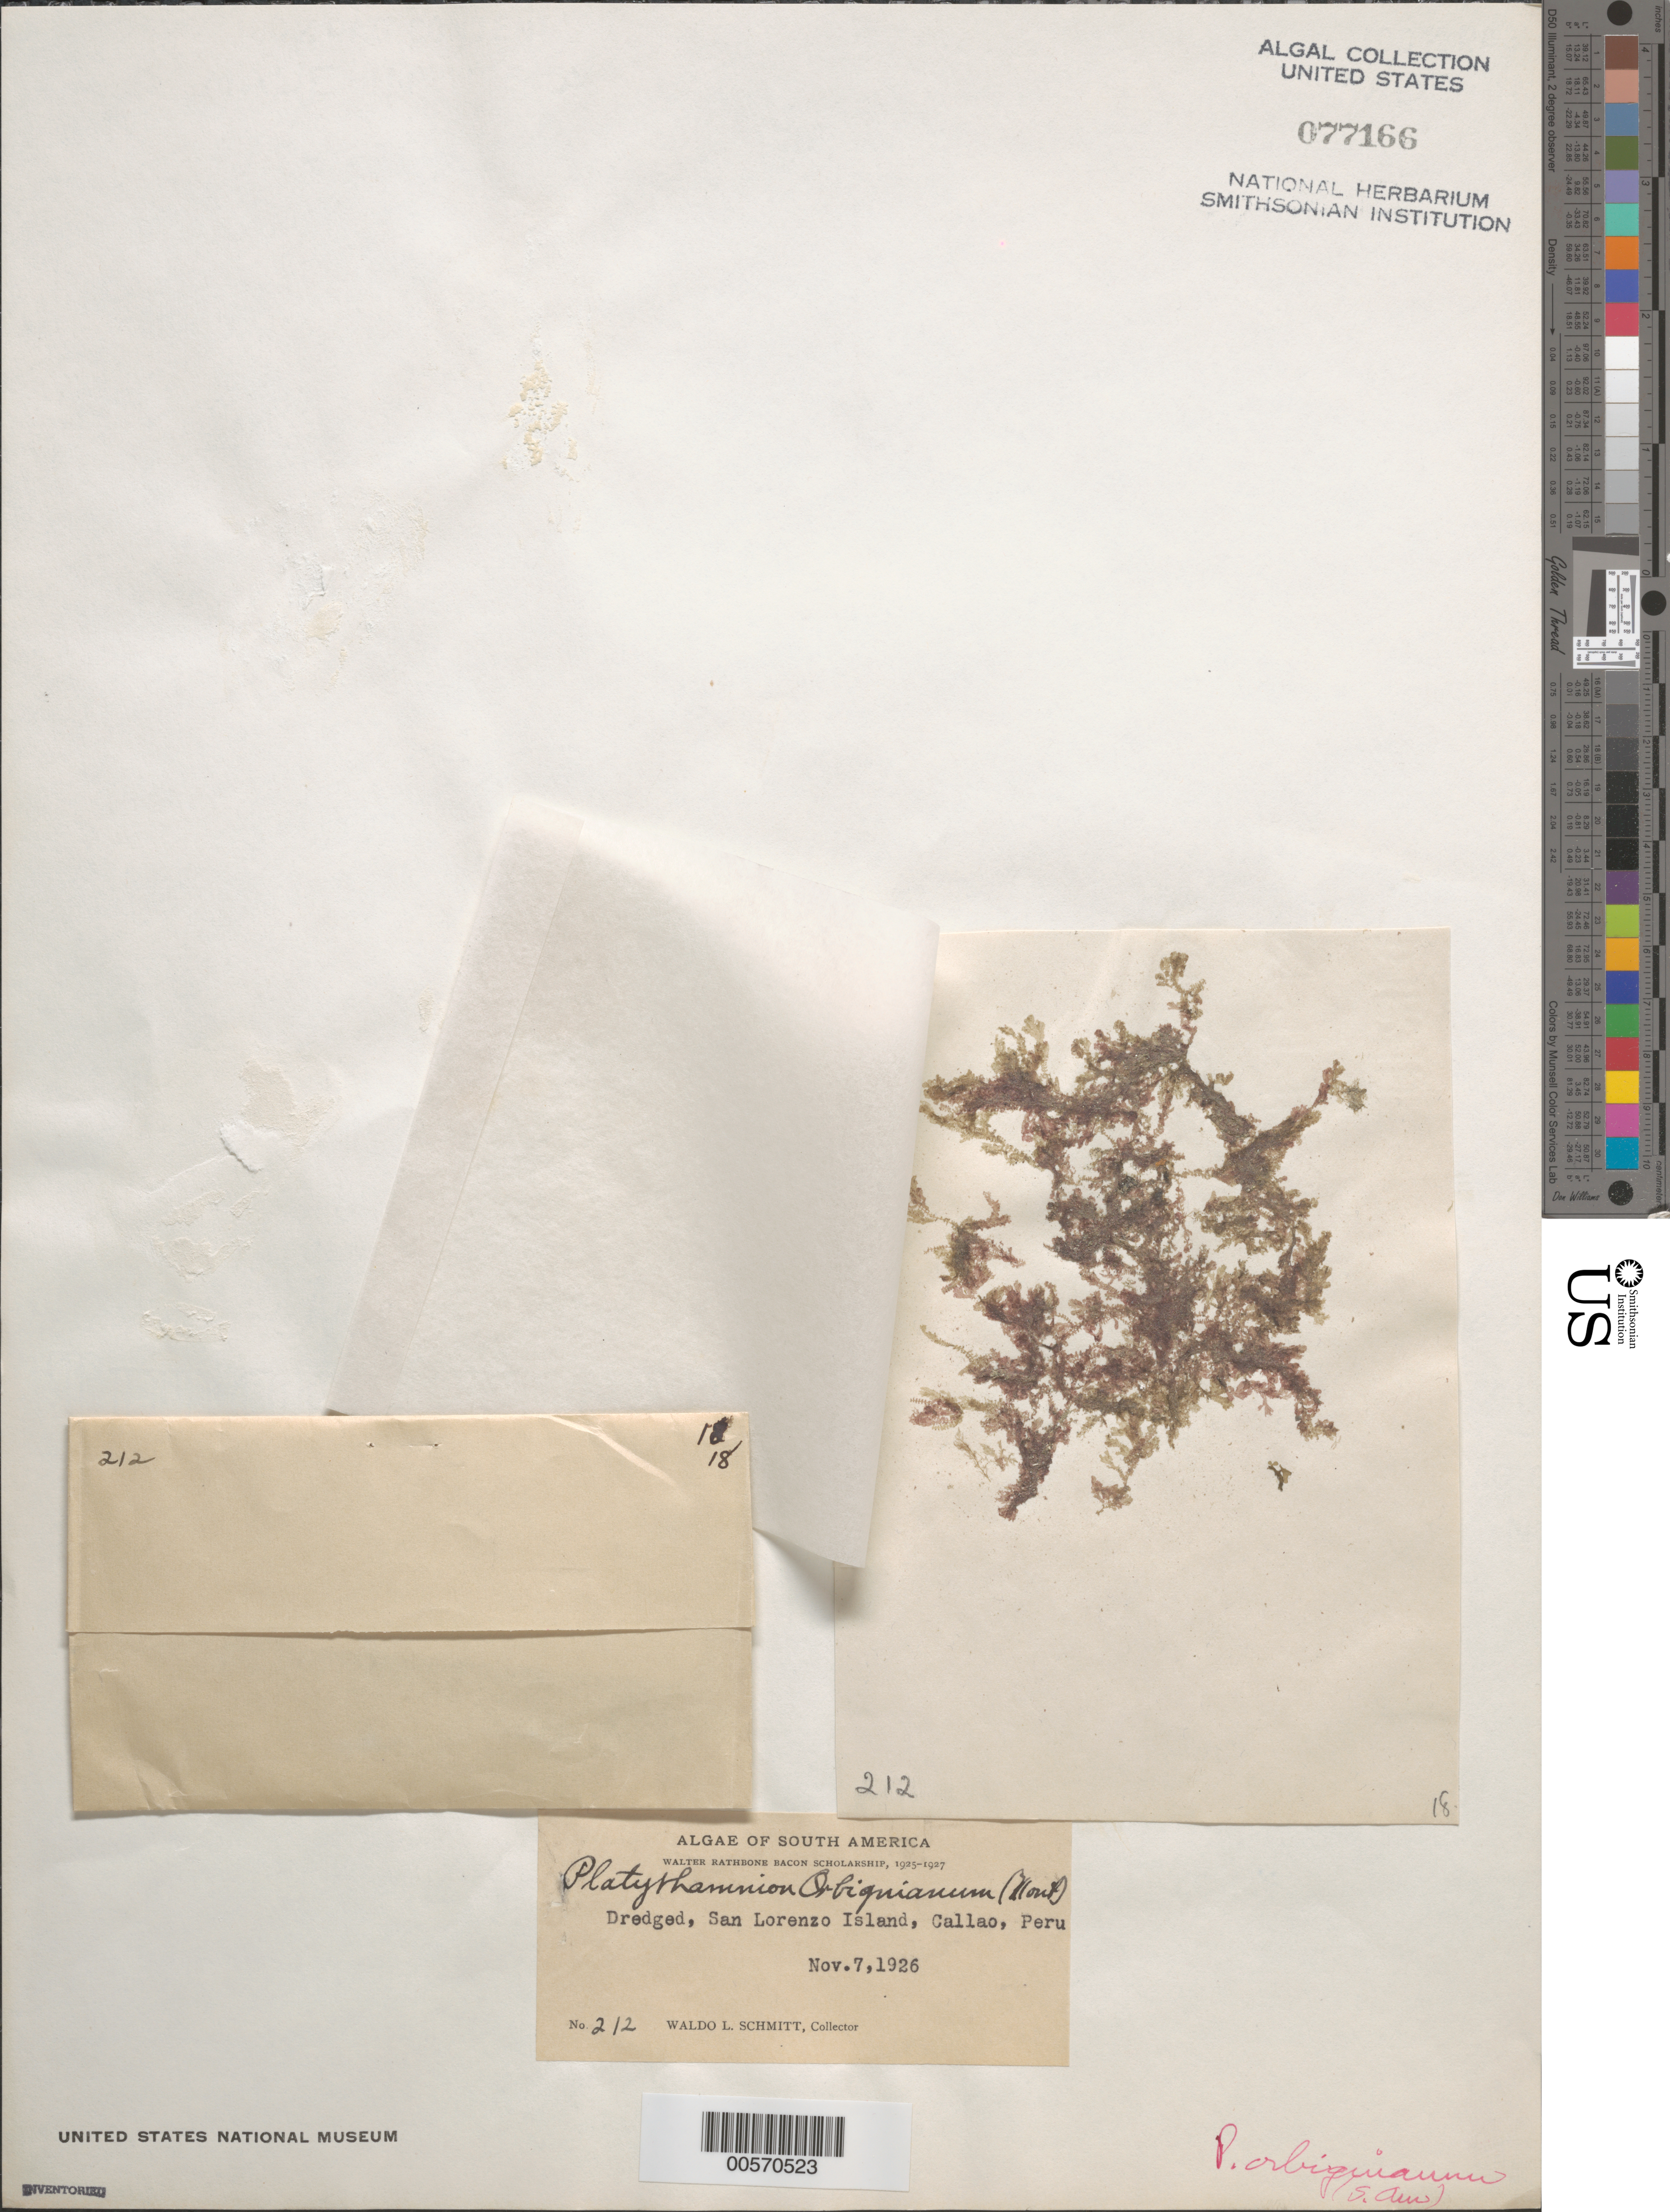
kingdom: Plantae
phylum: Rhodophyta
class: Florideophyceae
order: Ceramiales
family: Ceramiaceae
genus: Pterothamnion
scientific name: Pterothamnion orbignianum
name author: (Mont.) Näg.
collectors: W. L. Schmitt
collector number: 212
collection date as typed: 07 Nov 1926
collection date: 1926-11-07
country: Peru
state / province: Callao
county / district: Callao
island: Isla San Lorenzo (San Lorenzo Island)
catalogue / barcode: US 77166